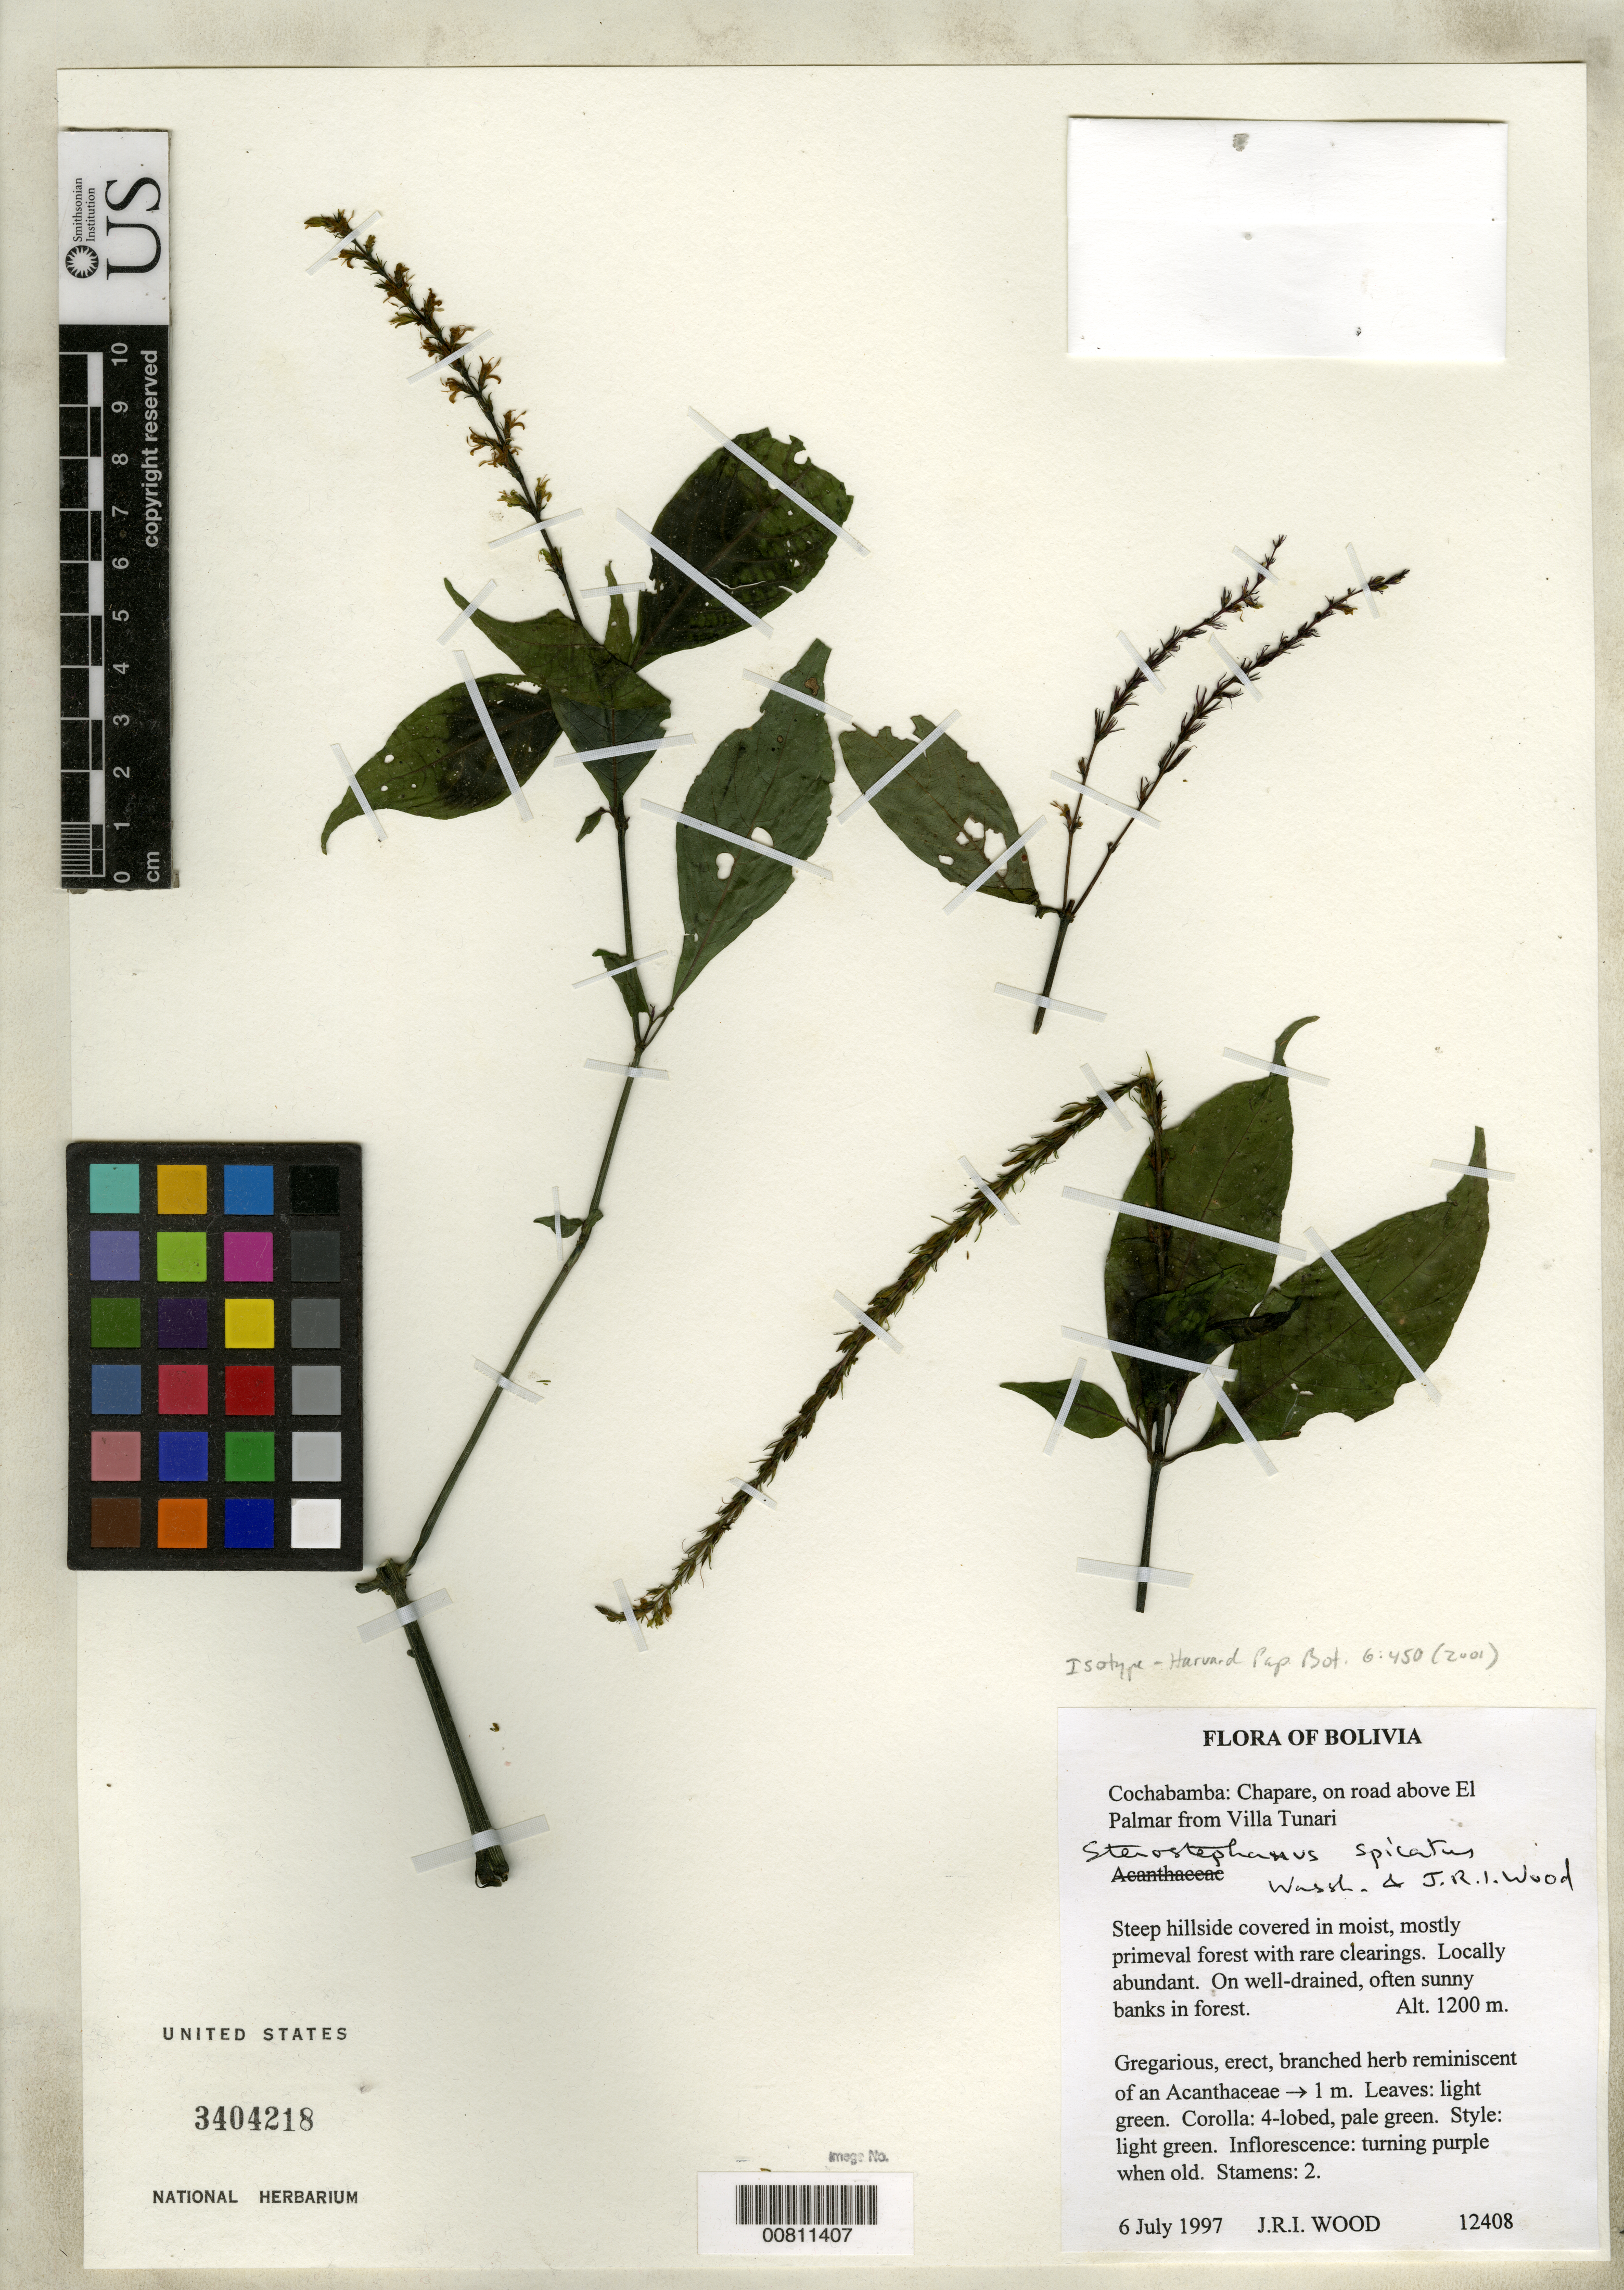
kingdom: Plantae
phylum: Tracheophyta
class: Magnoliopsida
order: Lamiales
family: Acanthaceae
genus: Stenostephanus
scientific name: Stenostephanus spicatus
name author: Wassh. & J.R.I. Wood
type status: Isotype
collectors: J. R. I. Wood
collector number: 12408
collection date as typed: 06 Jul 1997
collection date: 1997-07-06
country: Bolivia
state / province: Cochabamba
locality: Cochabamba: Chapare, on road above El Palmar from Villa Tunari.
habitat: Steep hillside covered in moist, mostly primeval forest with rare clearings. Locally abundant. On well-drained, often sunny banks in forest.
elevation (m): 1200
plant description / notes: Holotype at K.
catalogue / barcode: US 3404218